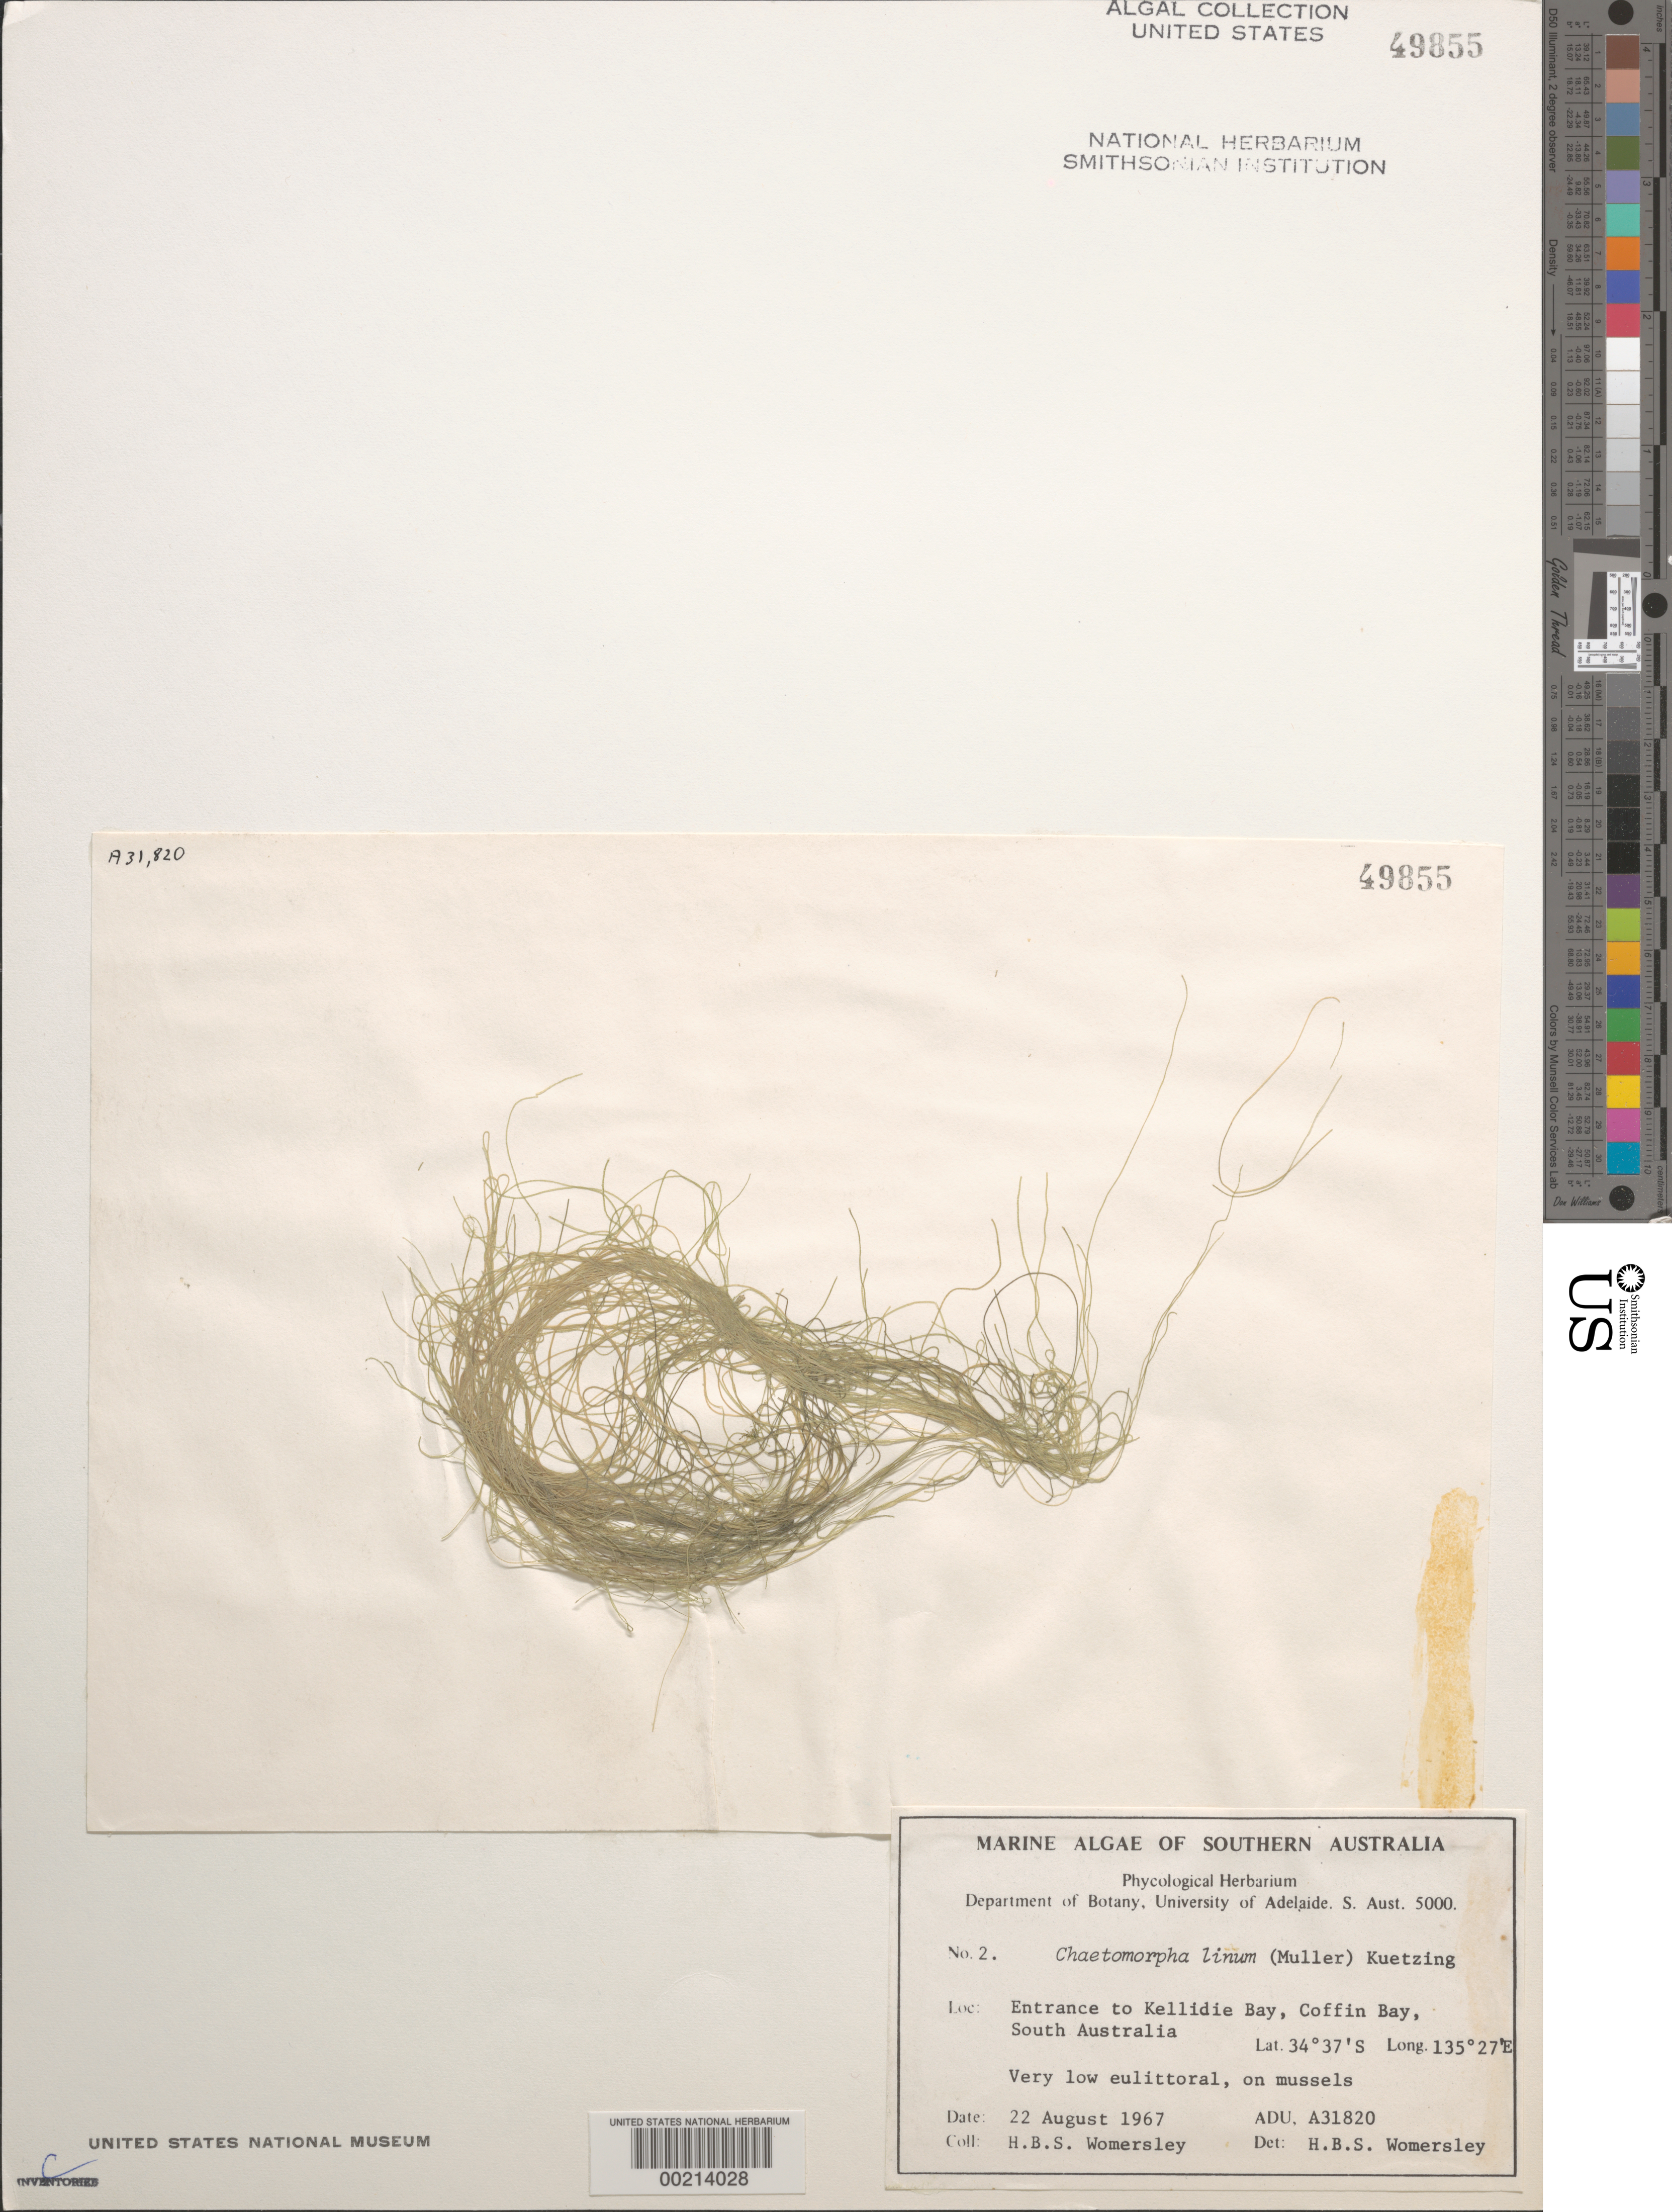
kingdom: Plantae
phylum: Chlorophyta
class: Ulvophyceae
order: Cladophorales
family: Cladophoraceae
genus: Chaetomorpha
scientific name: Chaetomorpha linum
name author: (O.F. Muell.) Kütz.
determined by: Womersley, H. B. S.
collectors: H. B. S. Womersley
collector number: ADU A31820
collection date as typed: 22 Aug 1967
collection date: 1967-08-22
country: Australia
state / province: South Australia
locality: Coffin bay, kellidie bay entrance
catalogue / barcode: US 49855